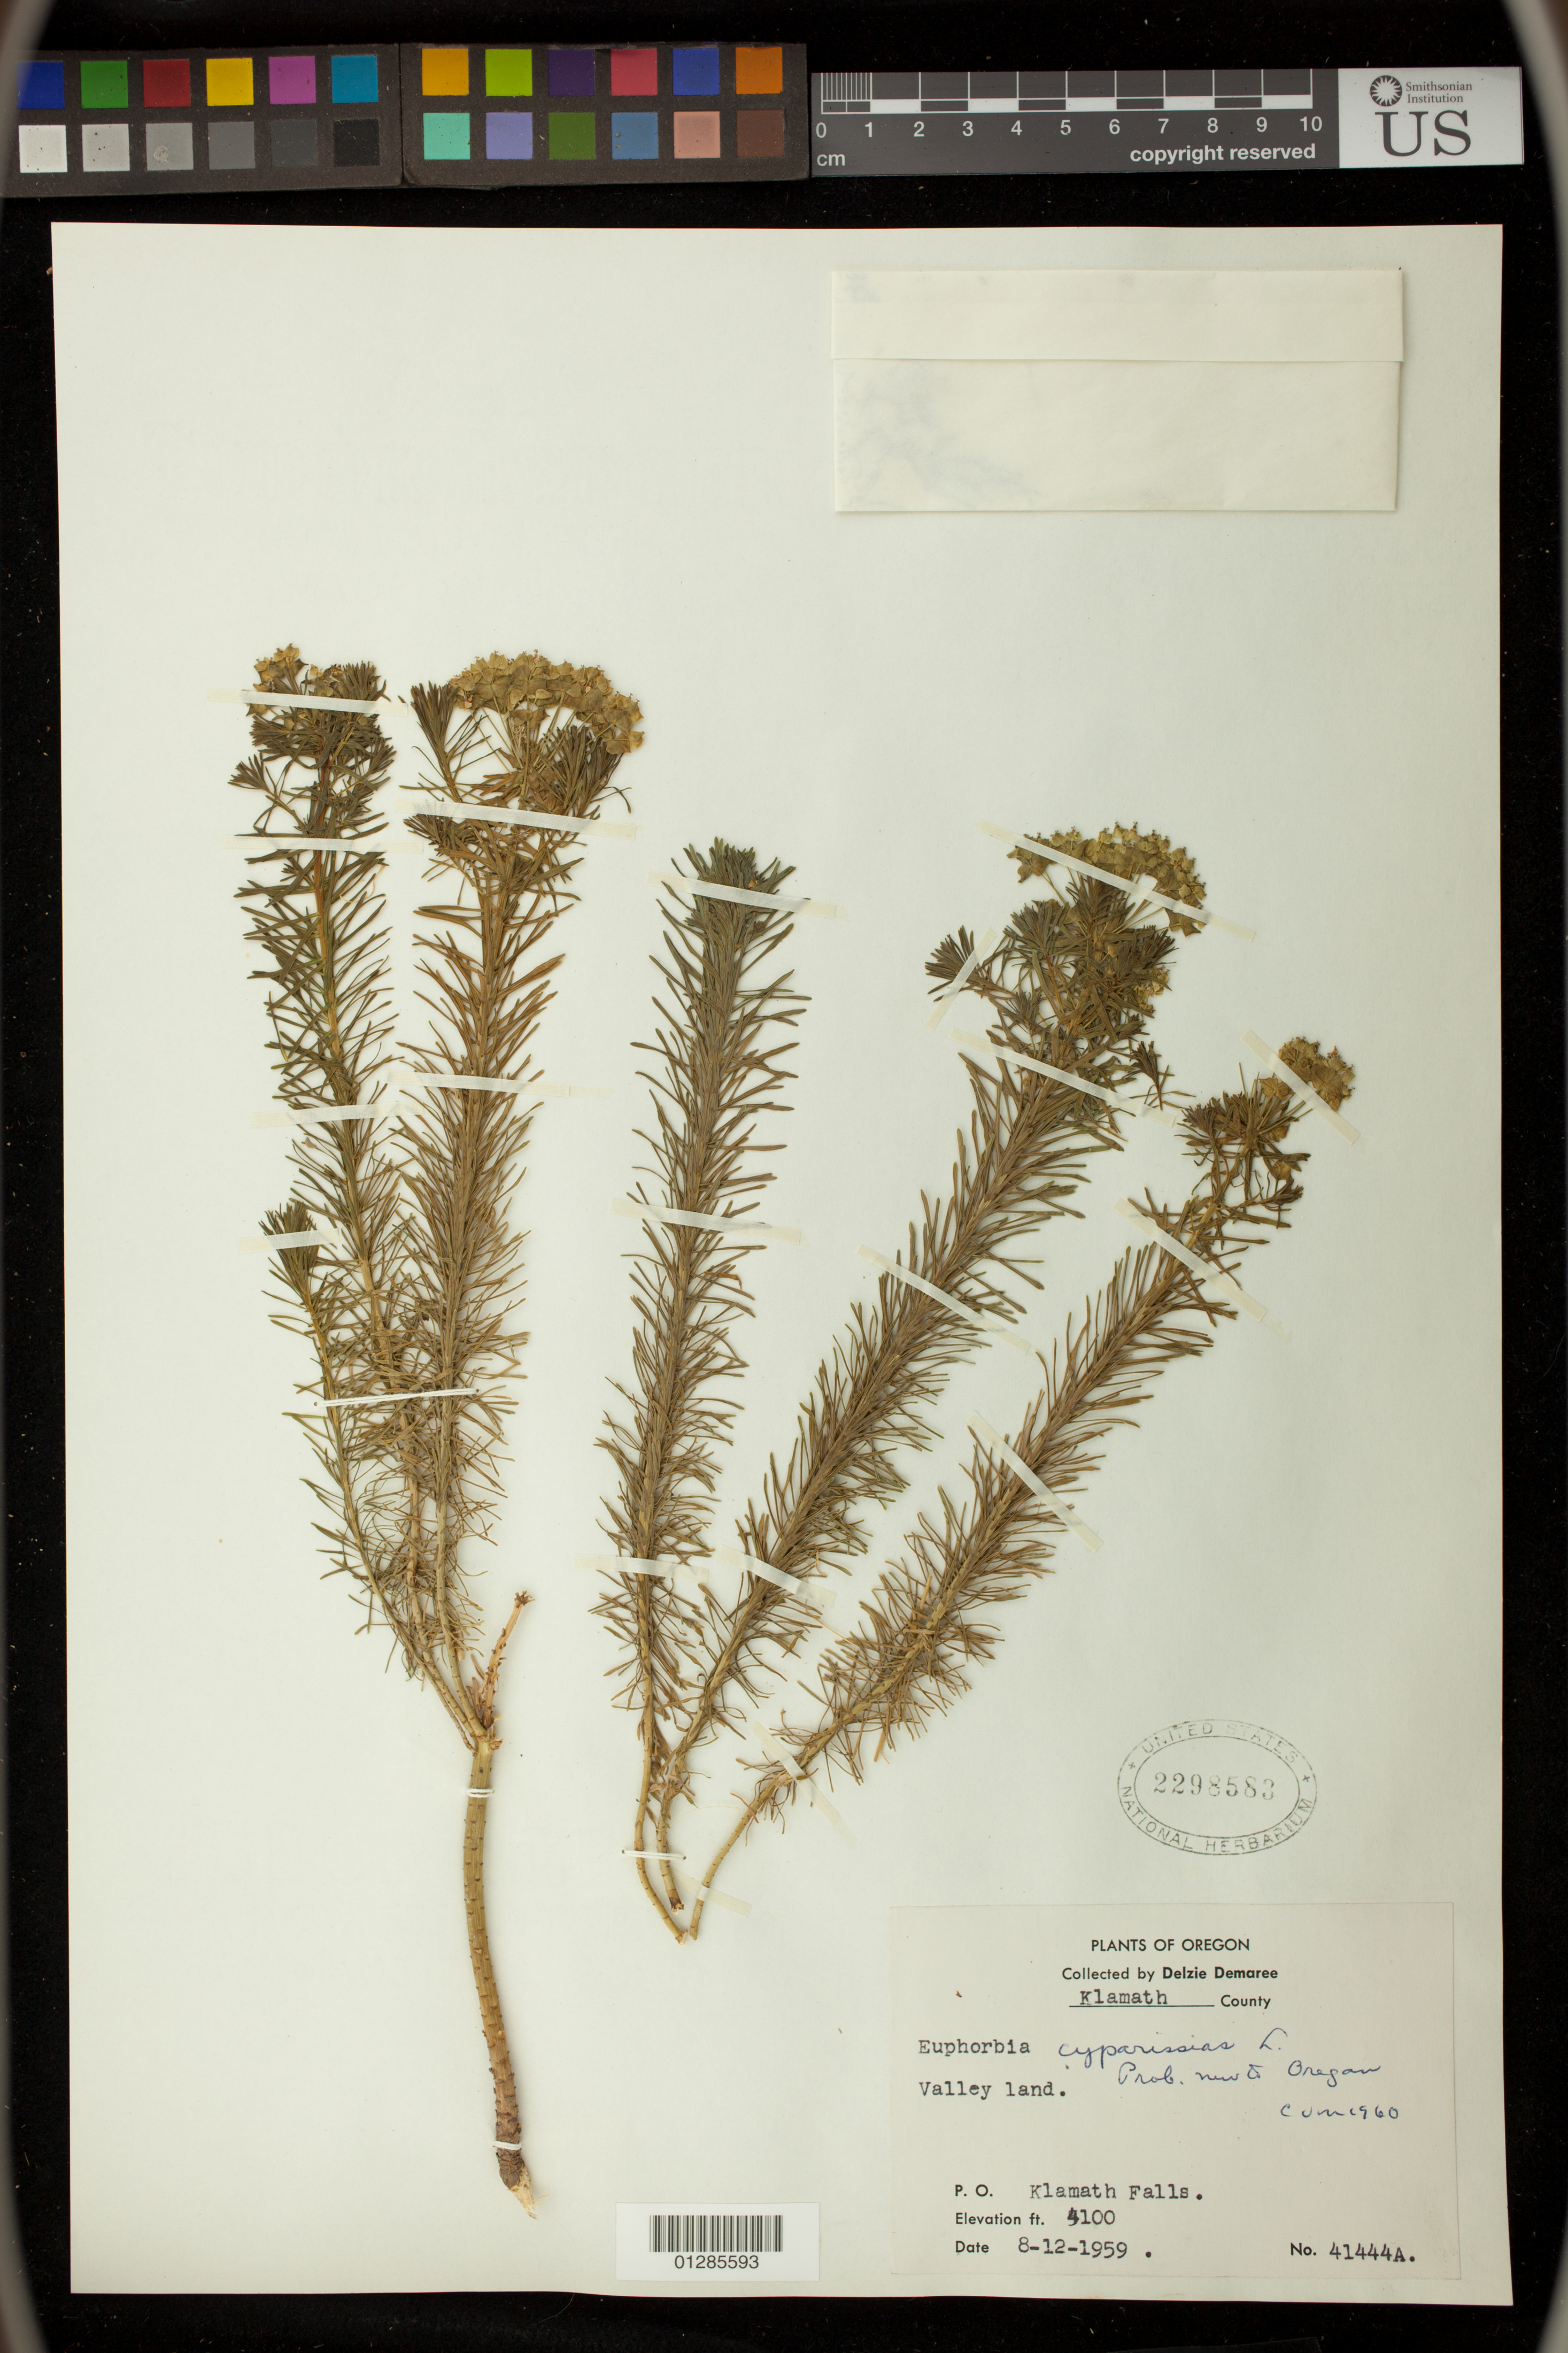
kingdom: Plantae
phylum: Tracheophyta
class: Magnoliopsida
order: Malpighiales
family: Euphorbiaceae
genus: Euphorbia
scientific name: Euphorbia cyparissias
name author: L.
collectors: D. Demaree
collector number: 41444A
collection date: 1959-12-08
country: United States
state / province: Oregon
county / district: Klamath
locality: Klamath Falls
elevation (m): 1250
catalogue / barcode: US 2298583